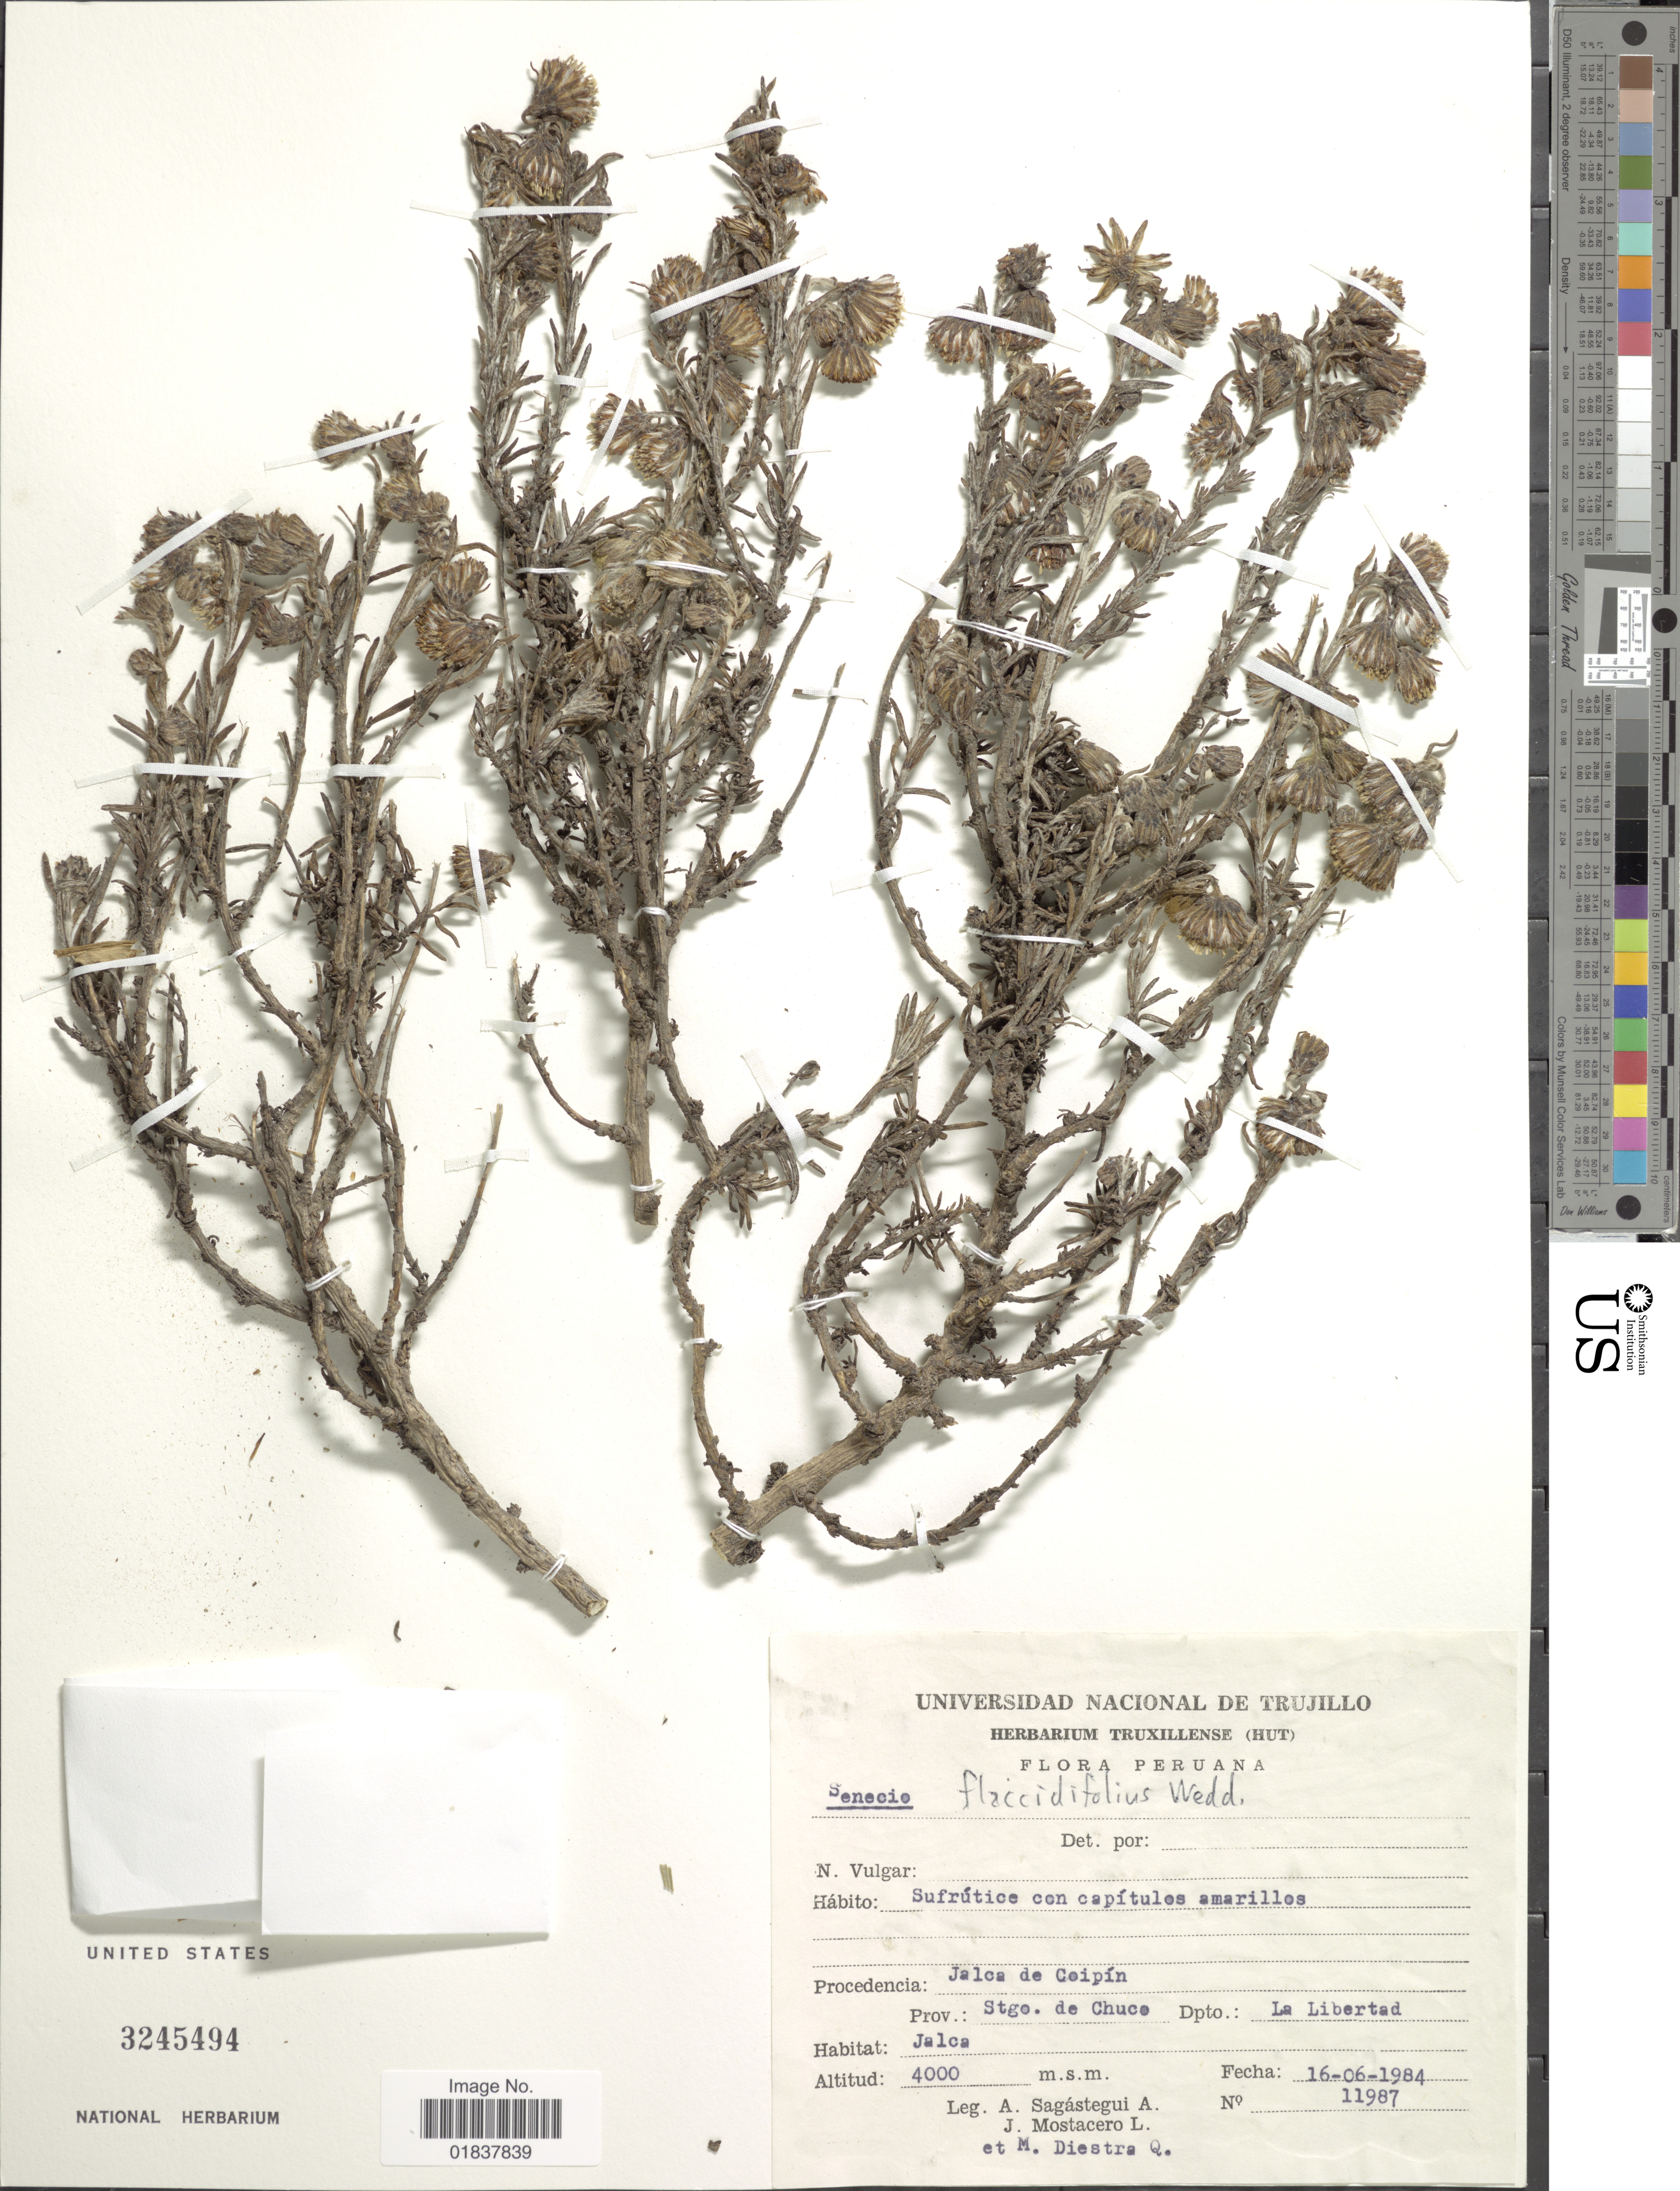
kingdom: Plantae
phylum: Tracheophyta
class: Magnoliopsida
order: Asterales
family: Asteraceae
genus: Senecio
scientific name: Senecio flaccidifolius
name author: Wedd.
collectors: A. Sagástegui A., J. Mostacero L. & M. Diestra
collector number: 11987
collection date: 1984-06-16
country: Peru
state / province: La Libertad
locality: Jalca de Ceipin, Prov. Stgo. de Chuco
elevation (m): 4000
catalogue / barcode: US 3245494